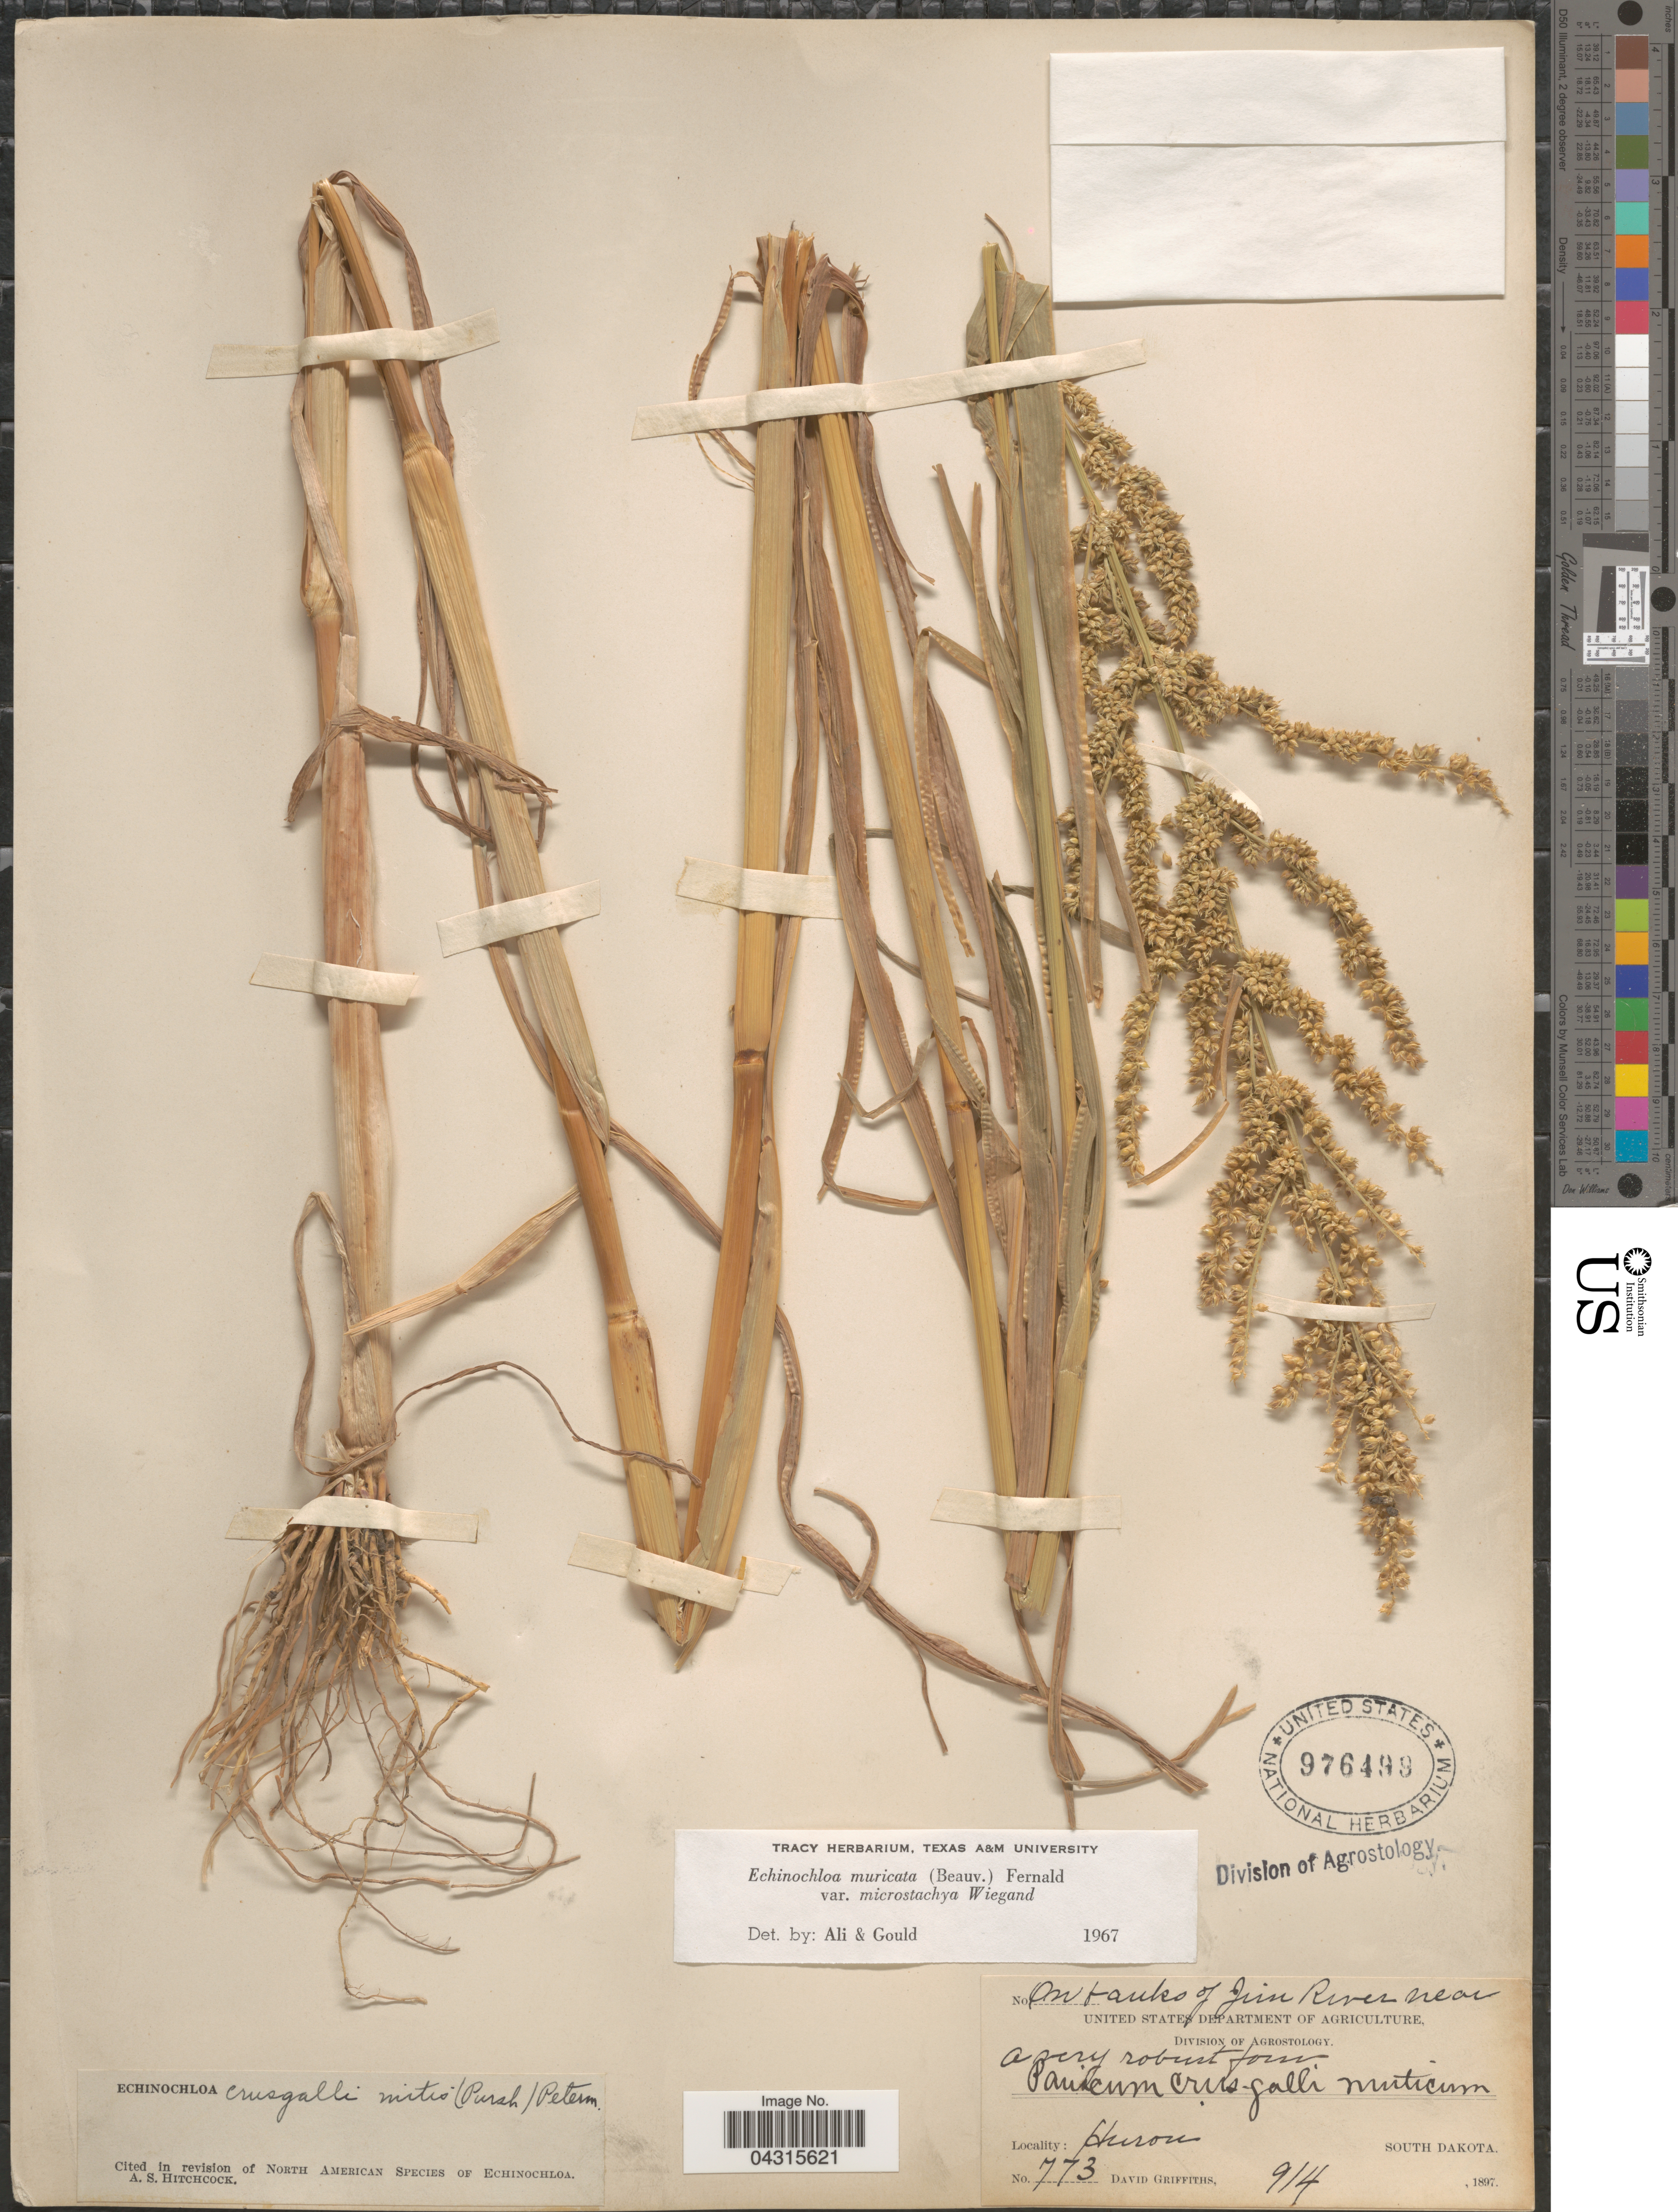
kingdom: Plantae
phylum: Tracheophyta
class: Liliopsida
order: Poales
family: Poaceae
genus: Echinochloa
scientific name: Echinochloa muricata var. microstachya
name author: Wiegand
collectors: D. Griffiths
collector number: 773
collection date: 1897-09-04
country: United States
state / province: South Dakota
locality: On banks of Jim River near Huron.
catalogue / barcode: US 976499